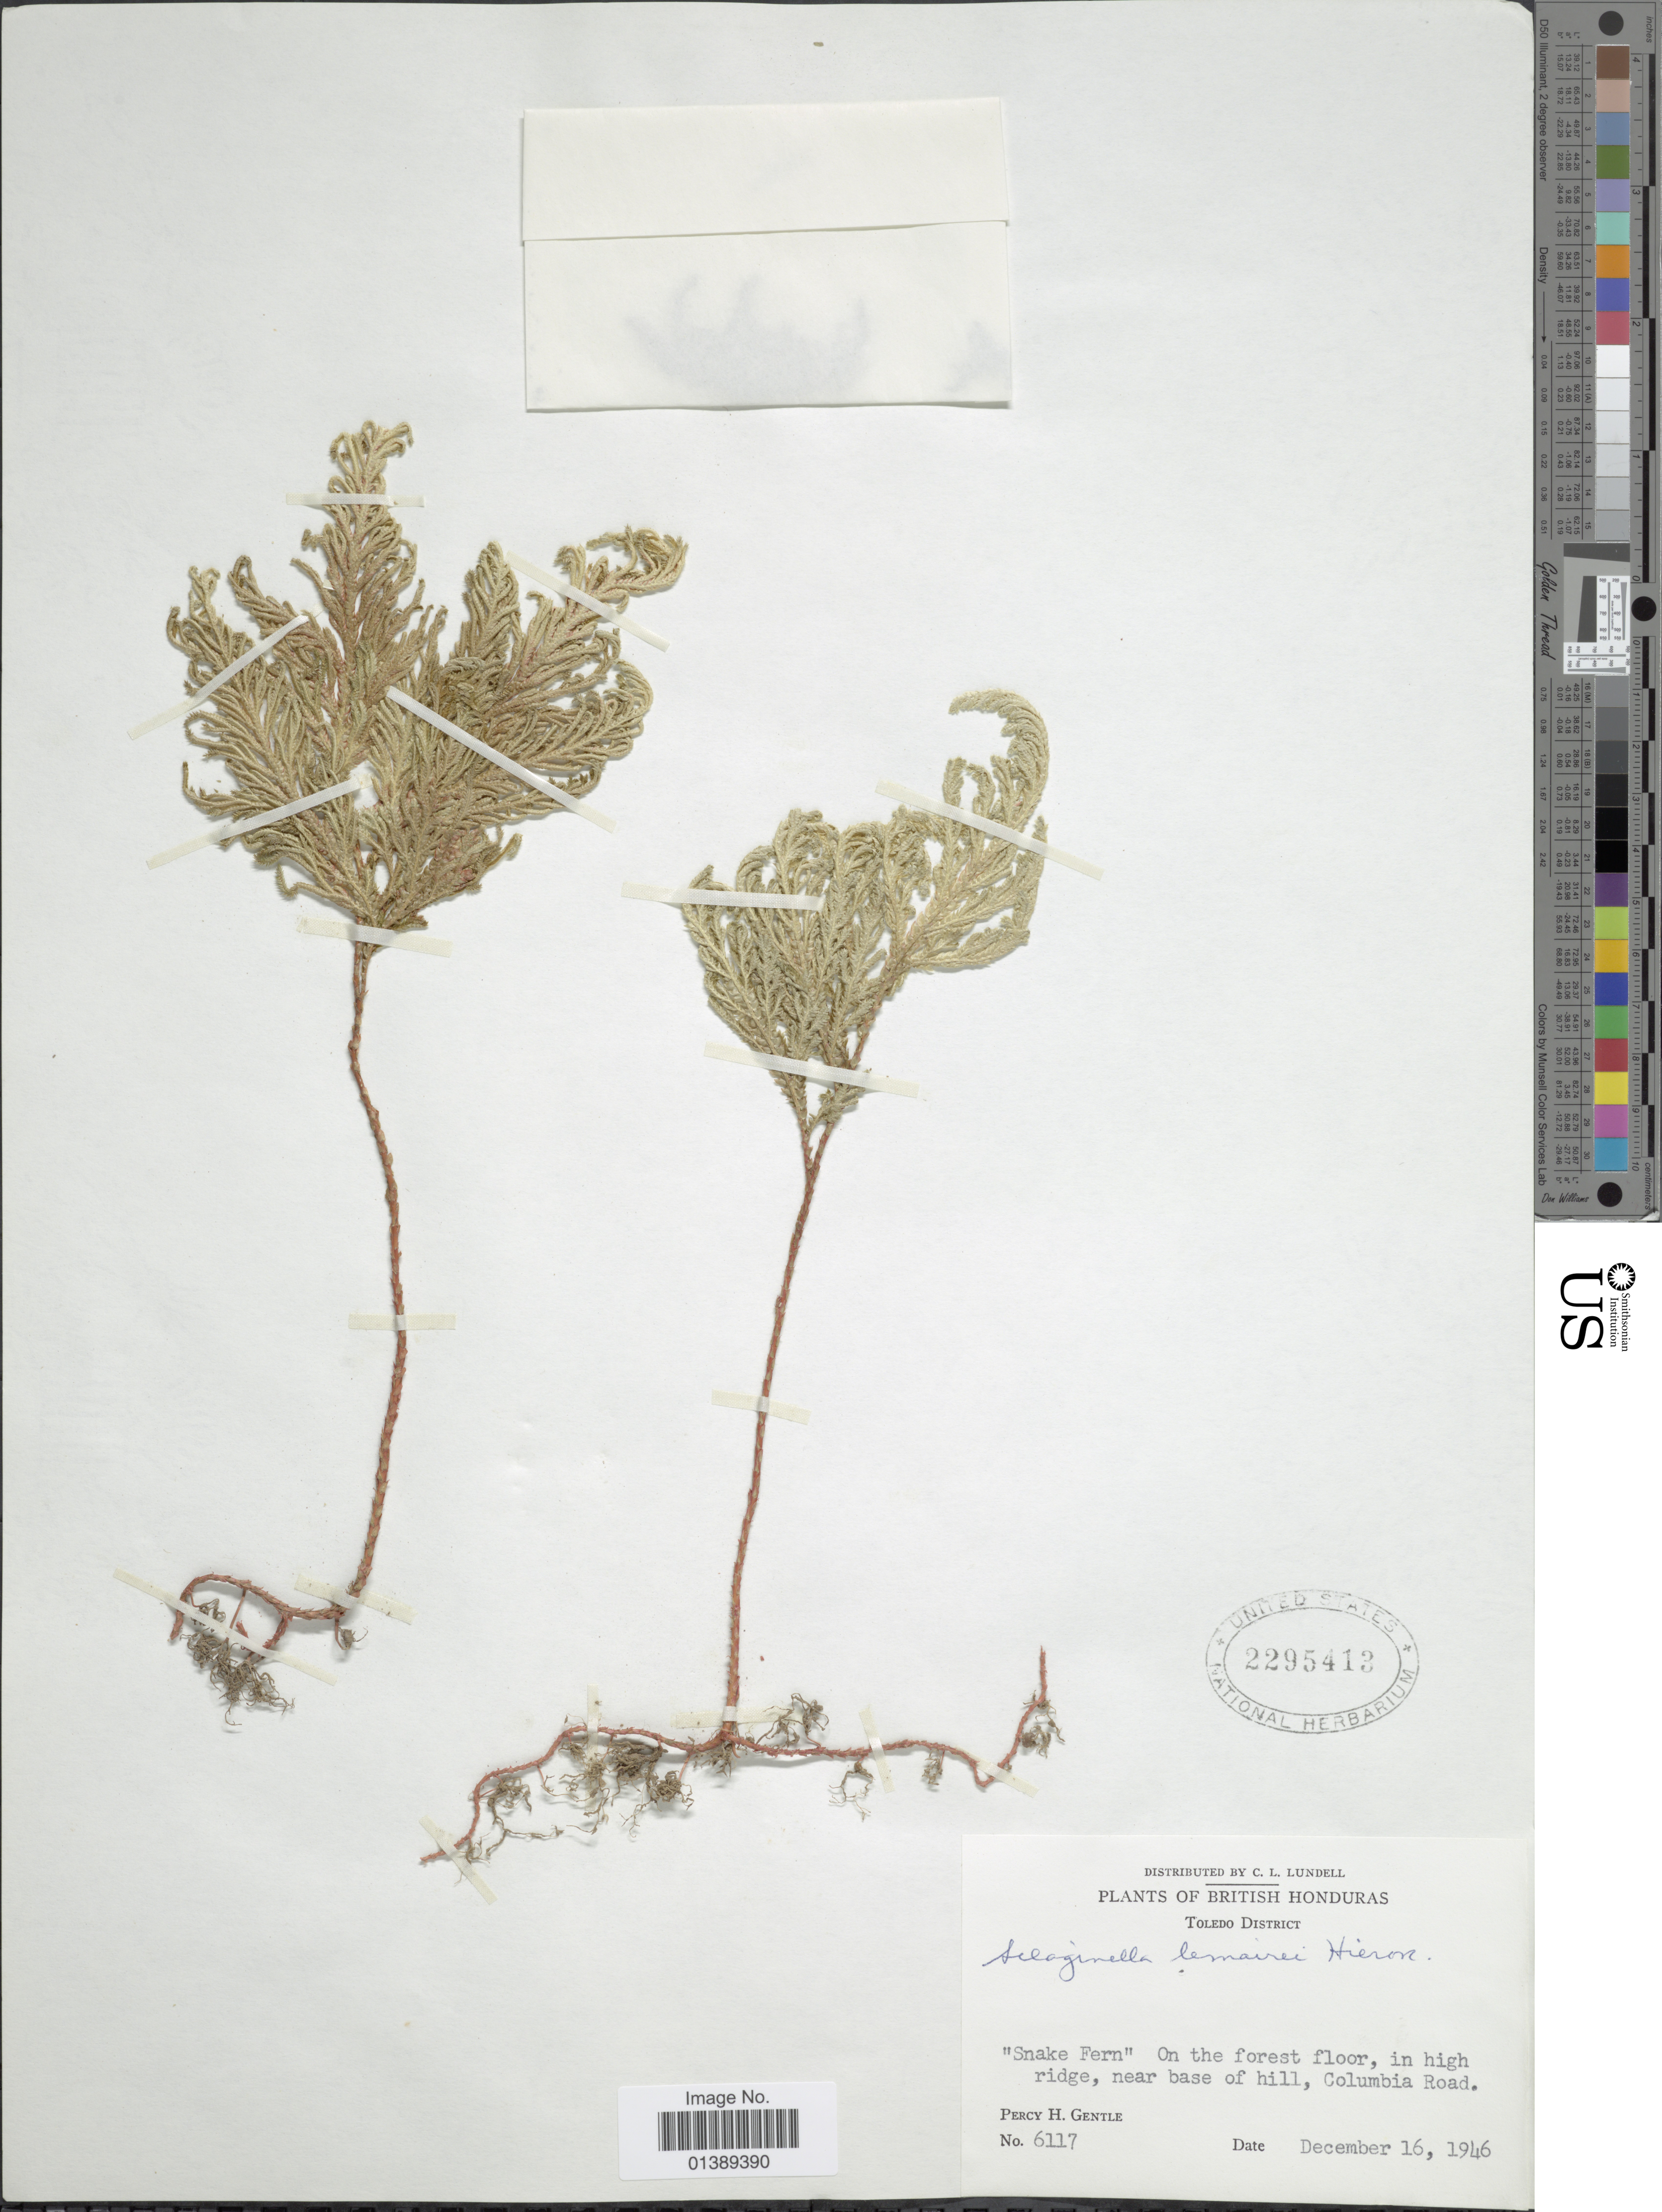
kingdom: Plantae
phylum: Tracheophyta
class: Lycopodiopsida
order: Selaginellales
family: Selaginellaceae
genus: Selaginella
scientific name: Selaginella umbrosa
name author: Lem. ex Hieron.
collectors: P. H. Gentle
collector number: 6117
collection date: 1946-12-16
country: Belize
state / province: Toledo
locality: Btitish Honduras, 'Snake Fern', On the forest floor, in high ridge, near base of hill, Columbia Road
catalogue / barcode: US 2295413